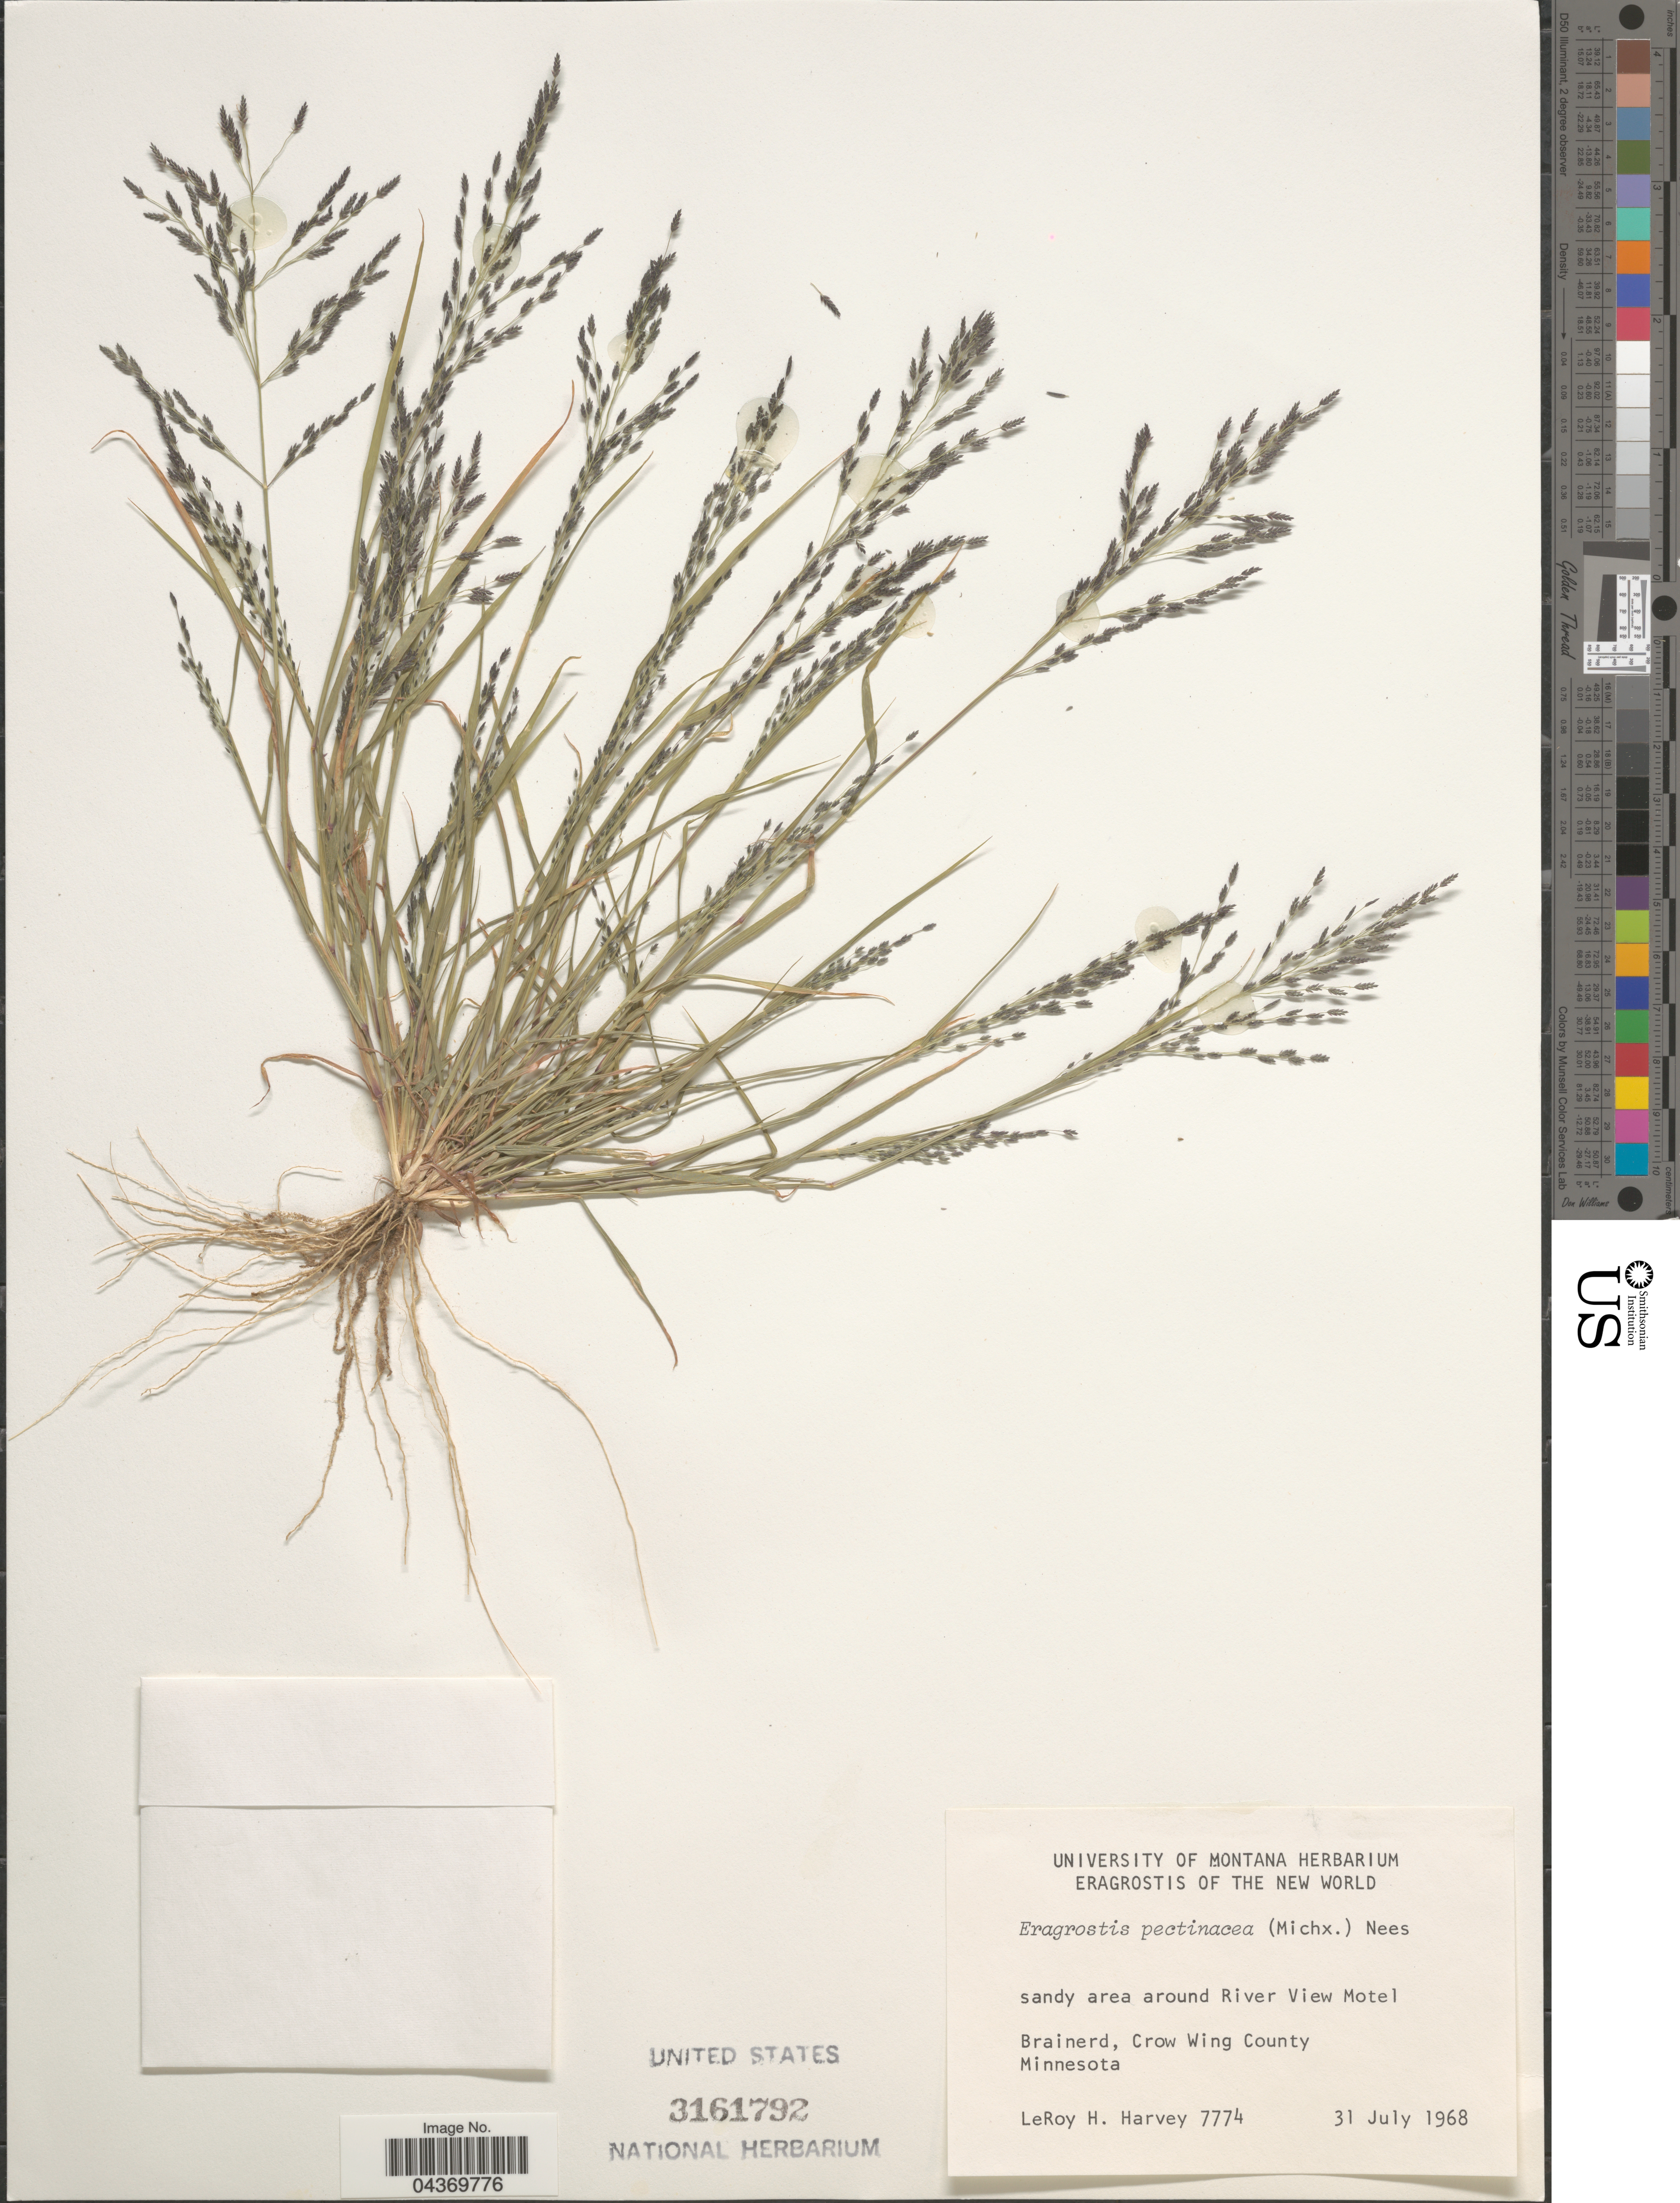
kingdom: Plantae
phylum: Tracheophyta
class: Liliopsida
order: Poales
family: Poaceae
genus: Eragrostis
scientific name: Eragrostis pectinacea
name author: (Michx.) Nees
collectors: L. H. Harvey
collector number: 7774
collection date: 1968-07-31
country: United States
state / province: Minnesota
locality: Sandy area around River View Motel. Brainerd, Crow Wing County.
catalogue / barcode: US 3161792